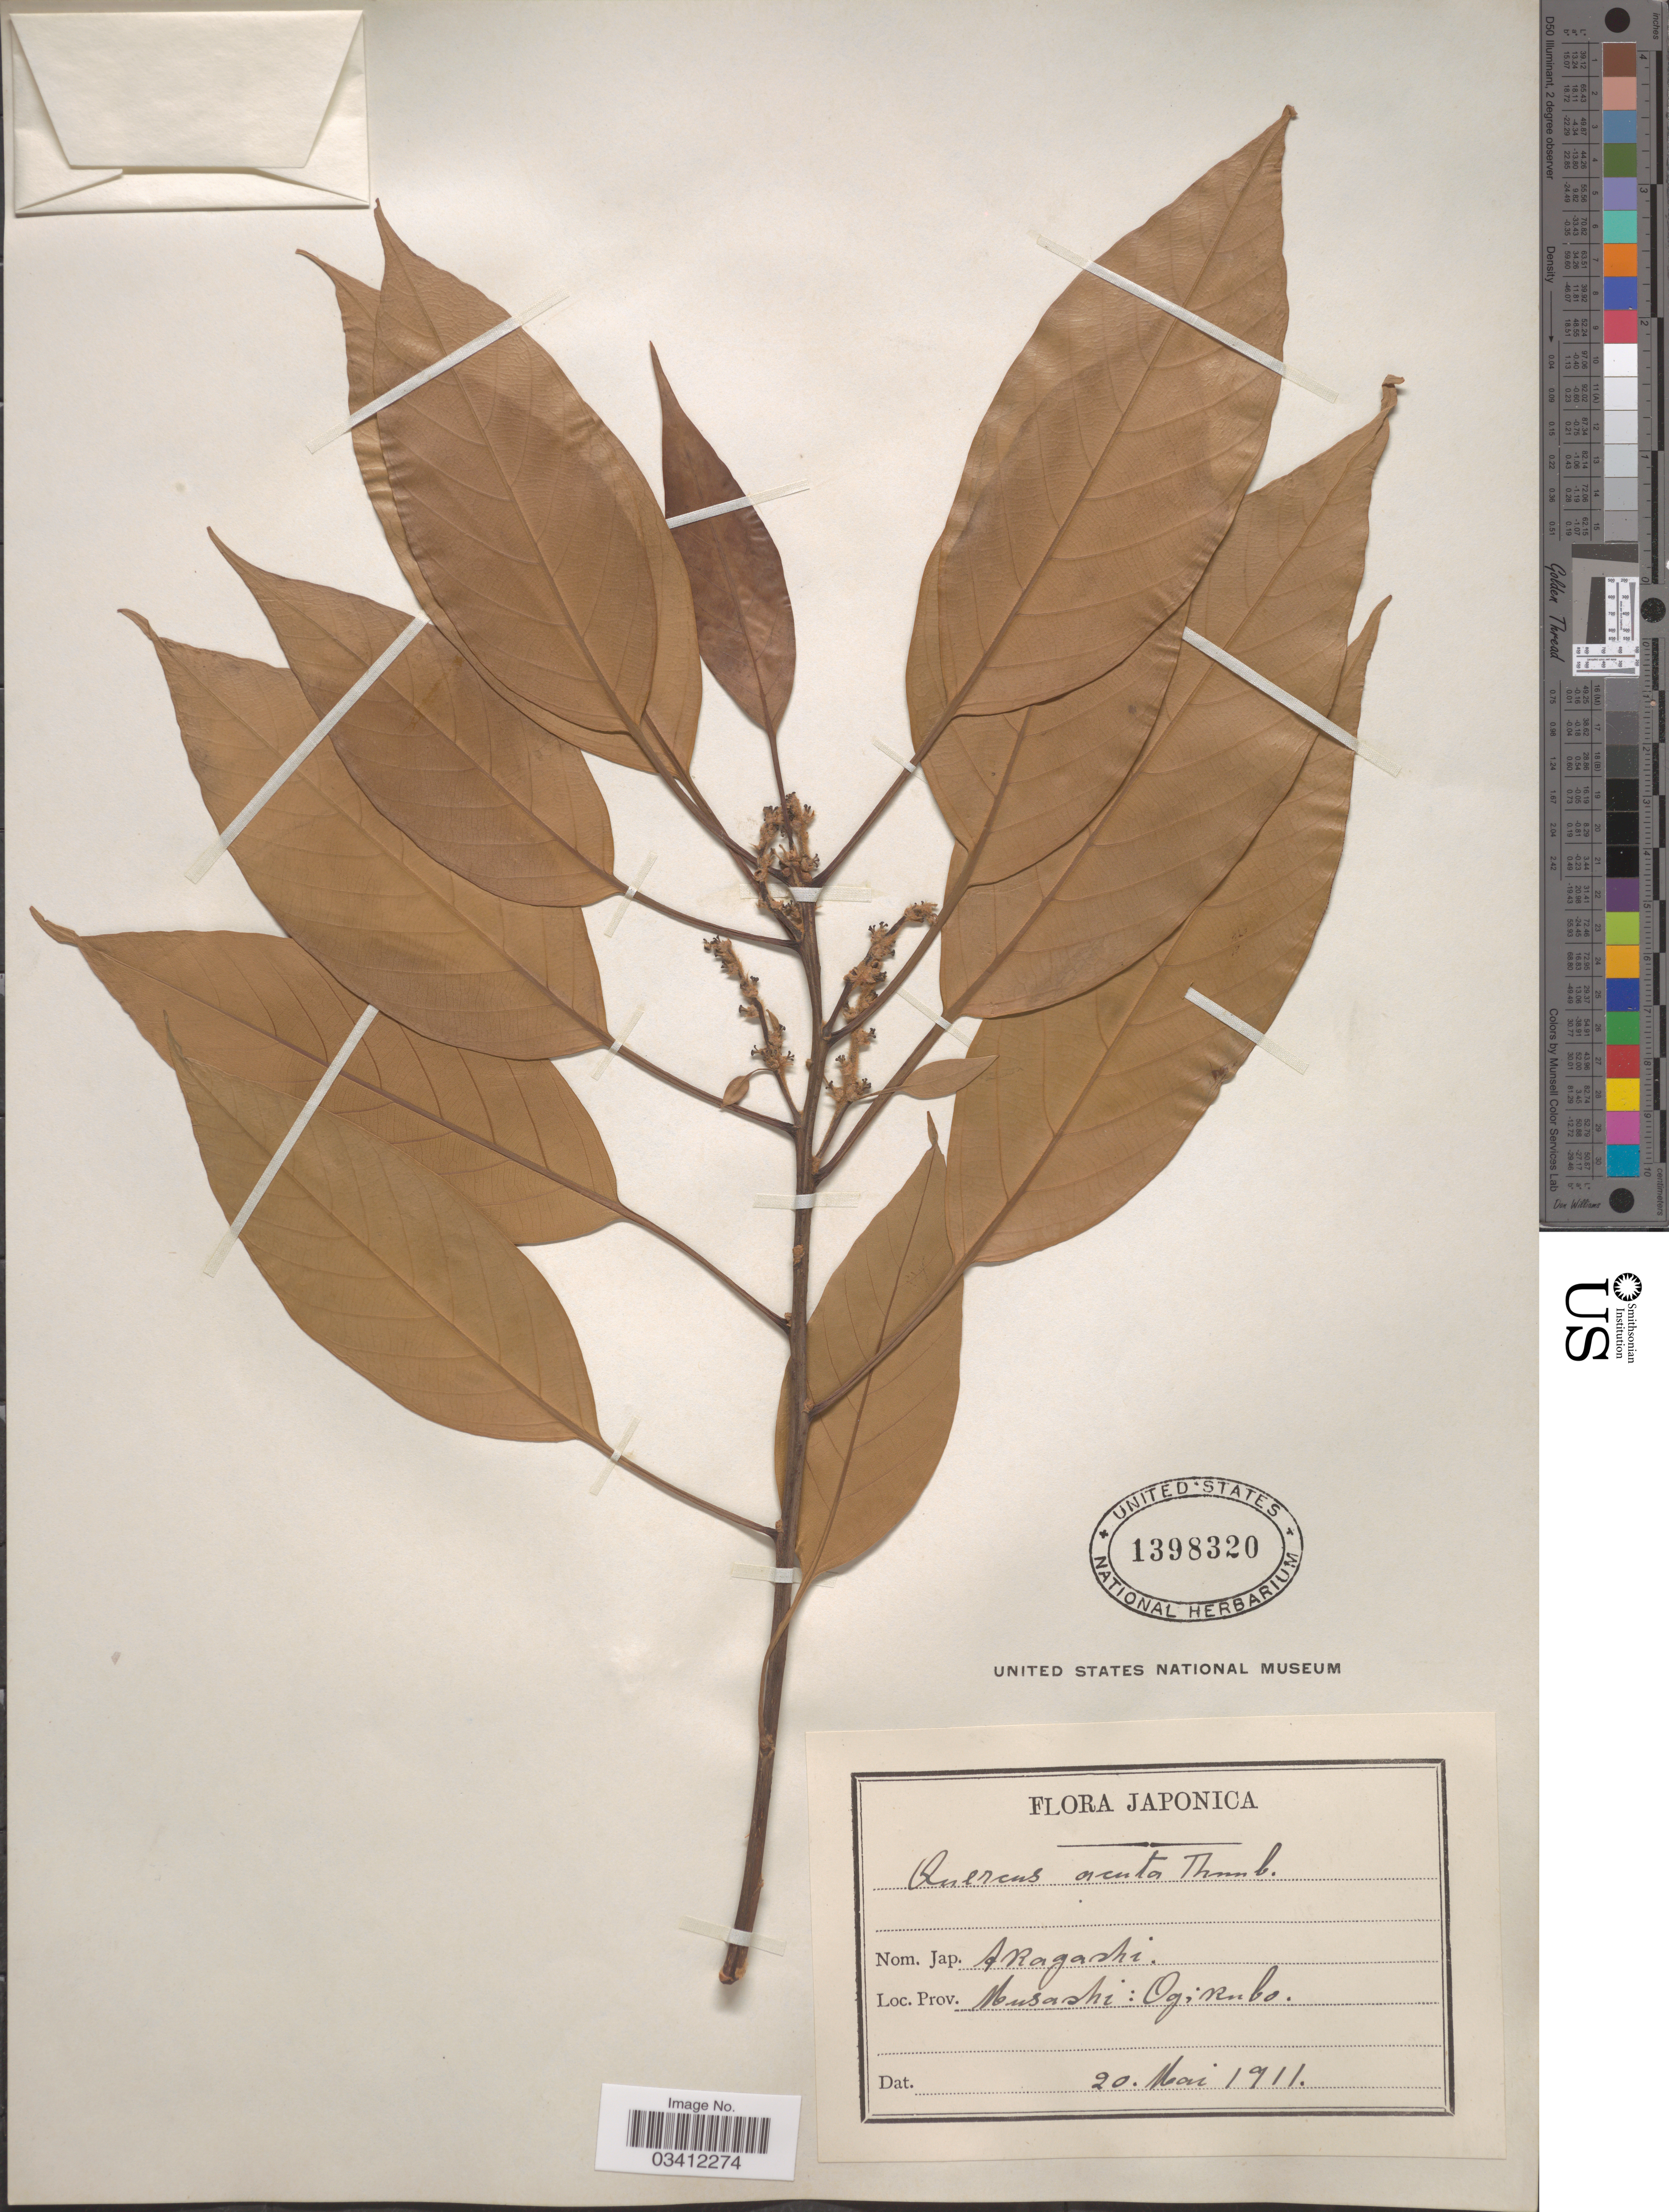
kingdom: Plantae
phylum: Tracheophyta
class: Magnoliopsida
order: Fagales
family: Fagaceae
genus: Quercus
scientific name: Quercus sessiliflora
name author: Salisb.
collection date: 1911-05-20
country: Japan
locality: Prov. Musashi: Ogikubo.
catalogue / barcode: US 1398320